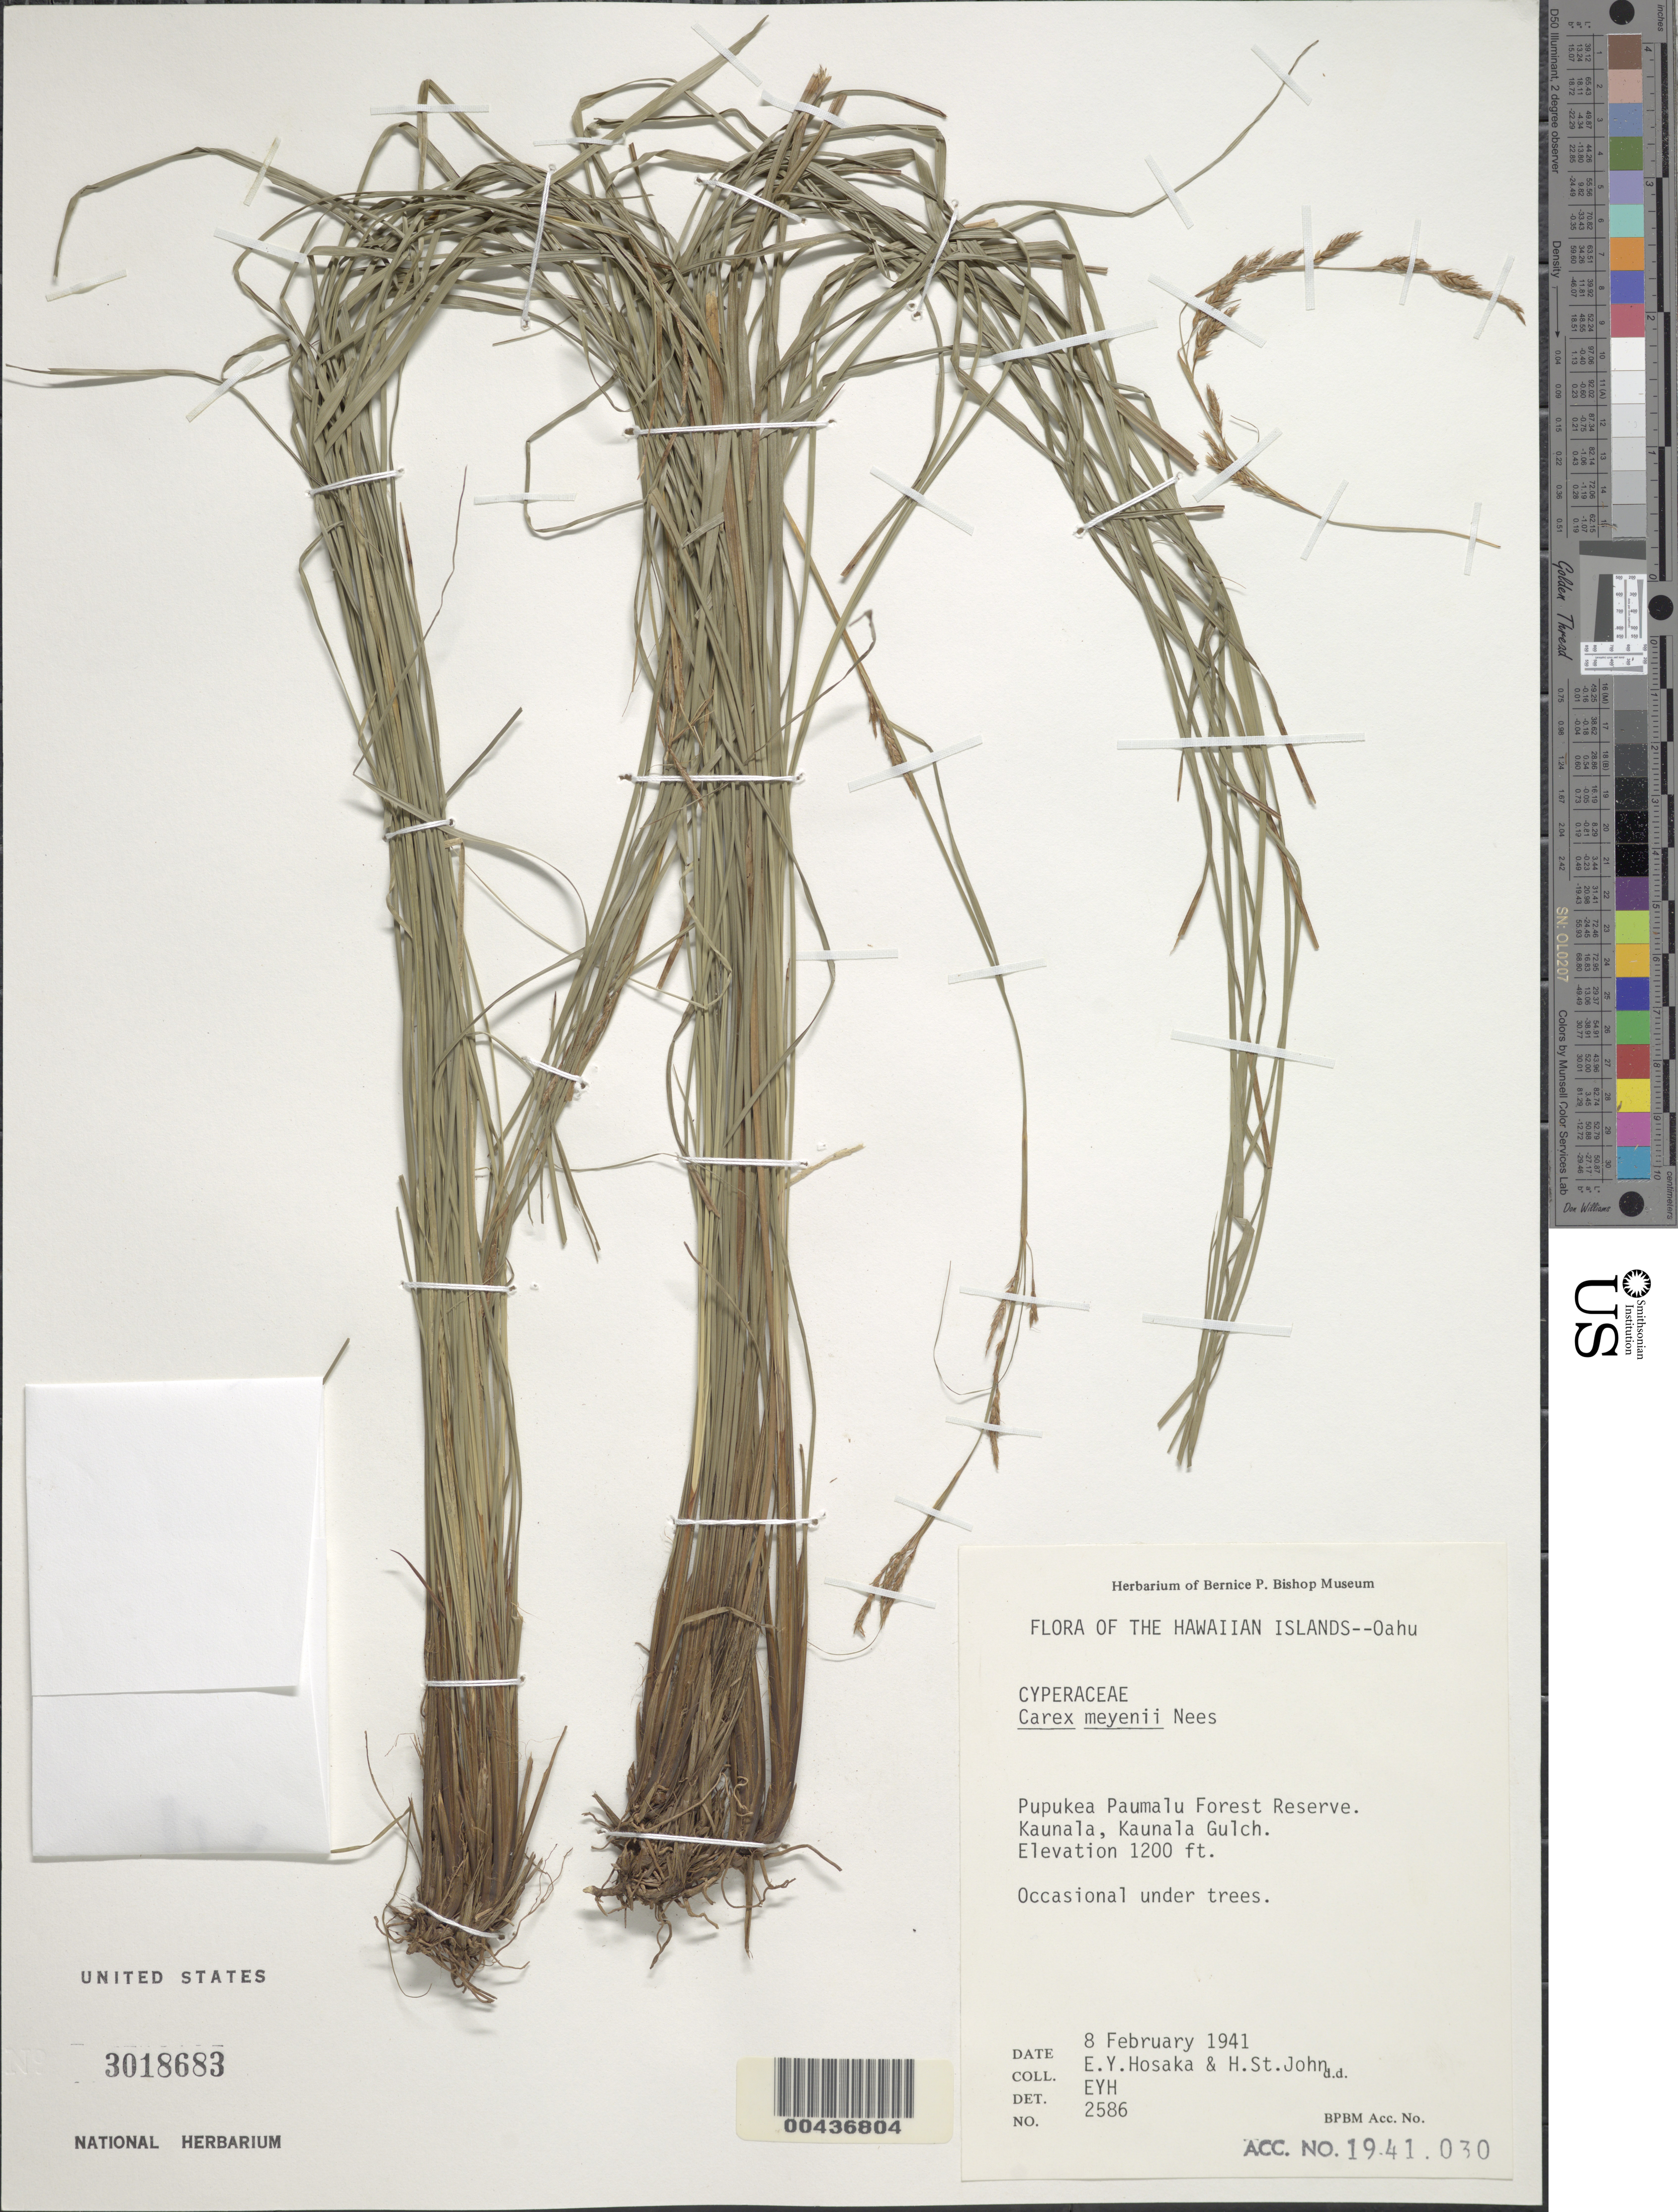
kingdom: Plantae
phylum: Tracheophyta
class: Liliopsida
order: Poales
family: Cyperaceae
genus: Carex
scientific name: Carex meyenii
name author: Nees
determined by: Hosaka, E. Y.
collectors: E. Y. Hosaka & H. St. John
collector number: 2586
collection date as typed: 8 Feb 1941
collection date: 1941-02-08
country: United States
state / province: Hawaii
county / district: Honolulu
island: Oahu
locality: Pupukea Paumalu Forest Reserve, Kaunala, Kaunala Gulch, Oahu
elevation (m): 366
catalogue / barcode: US 3018683